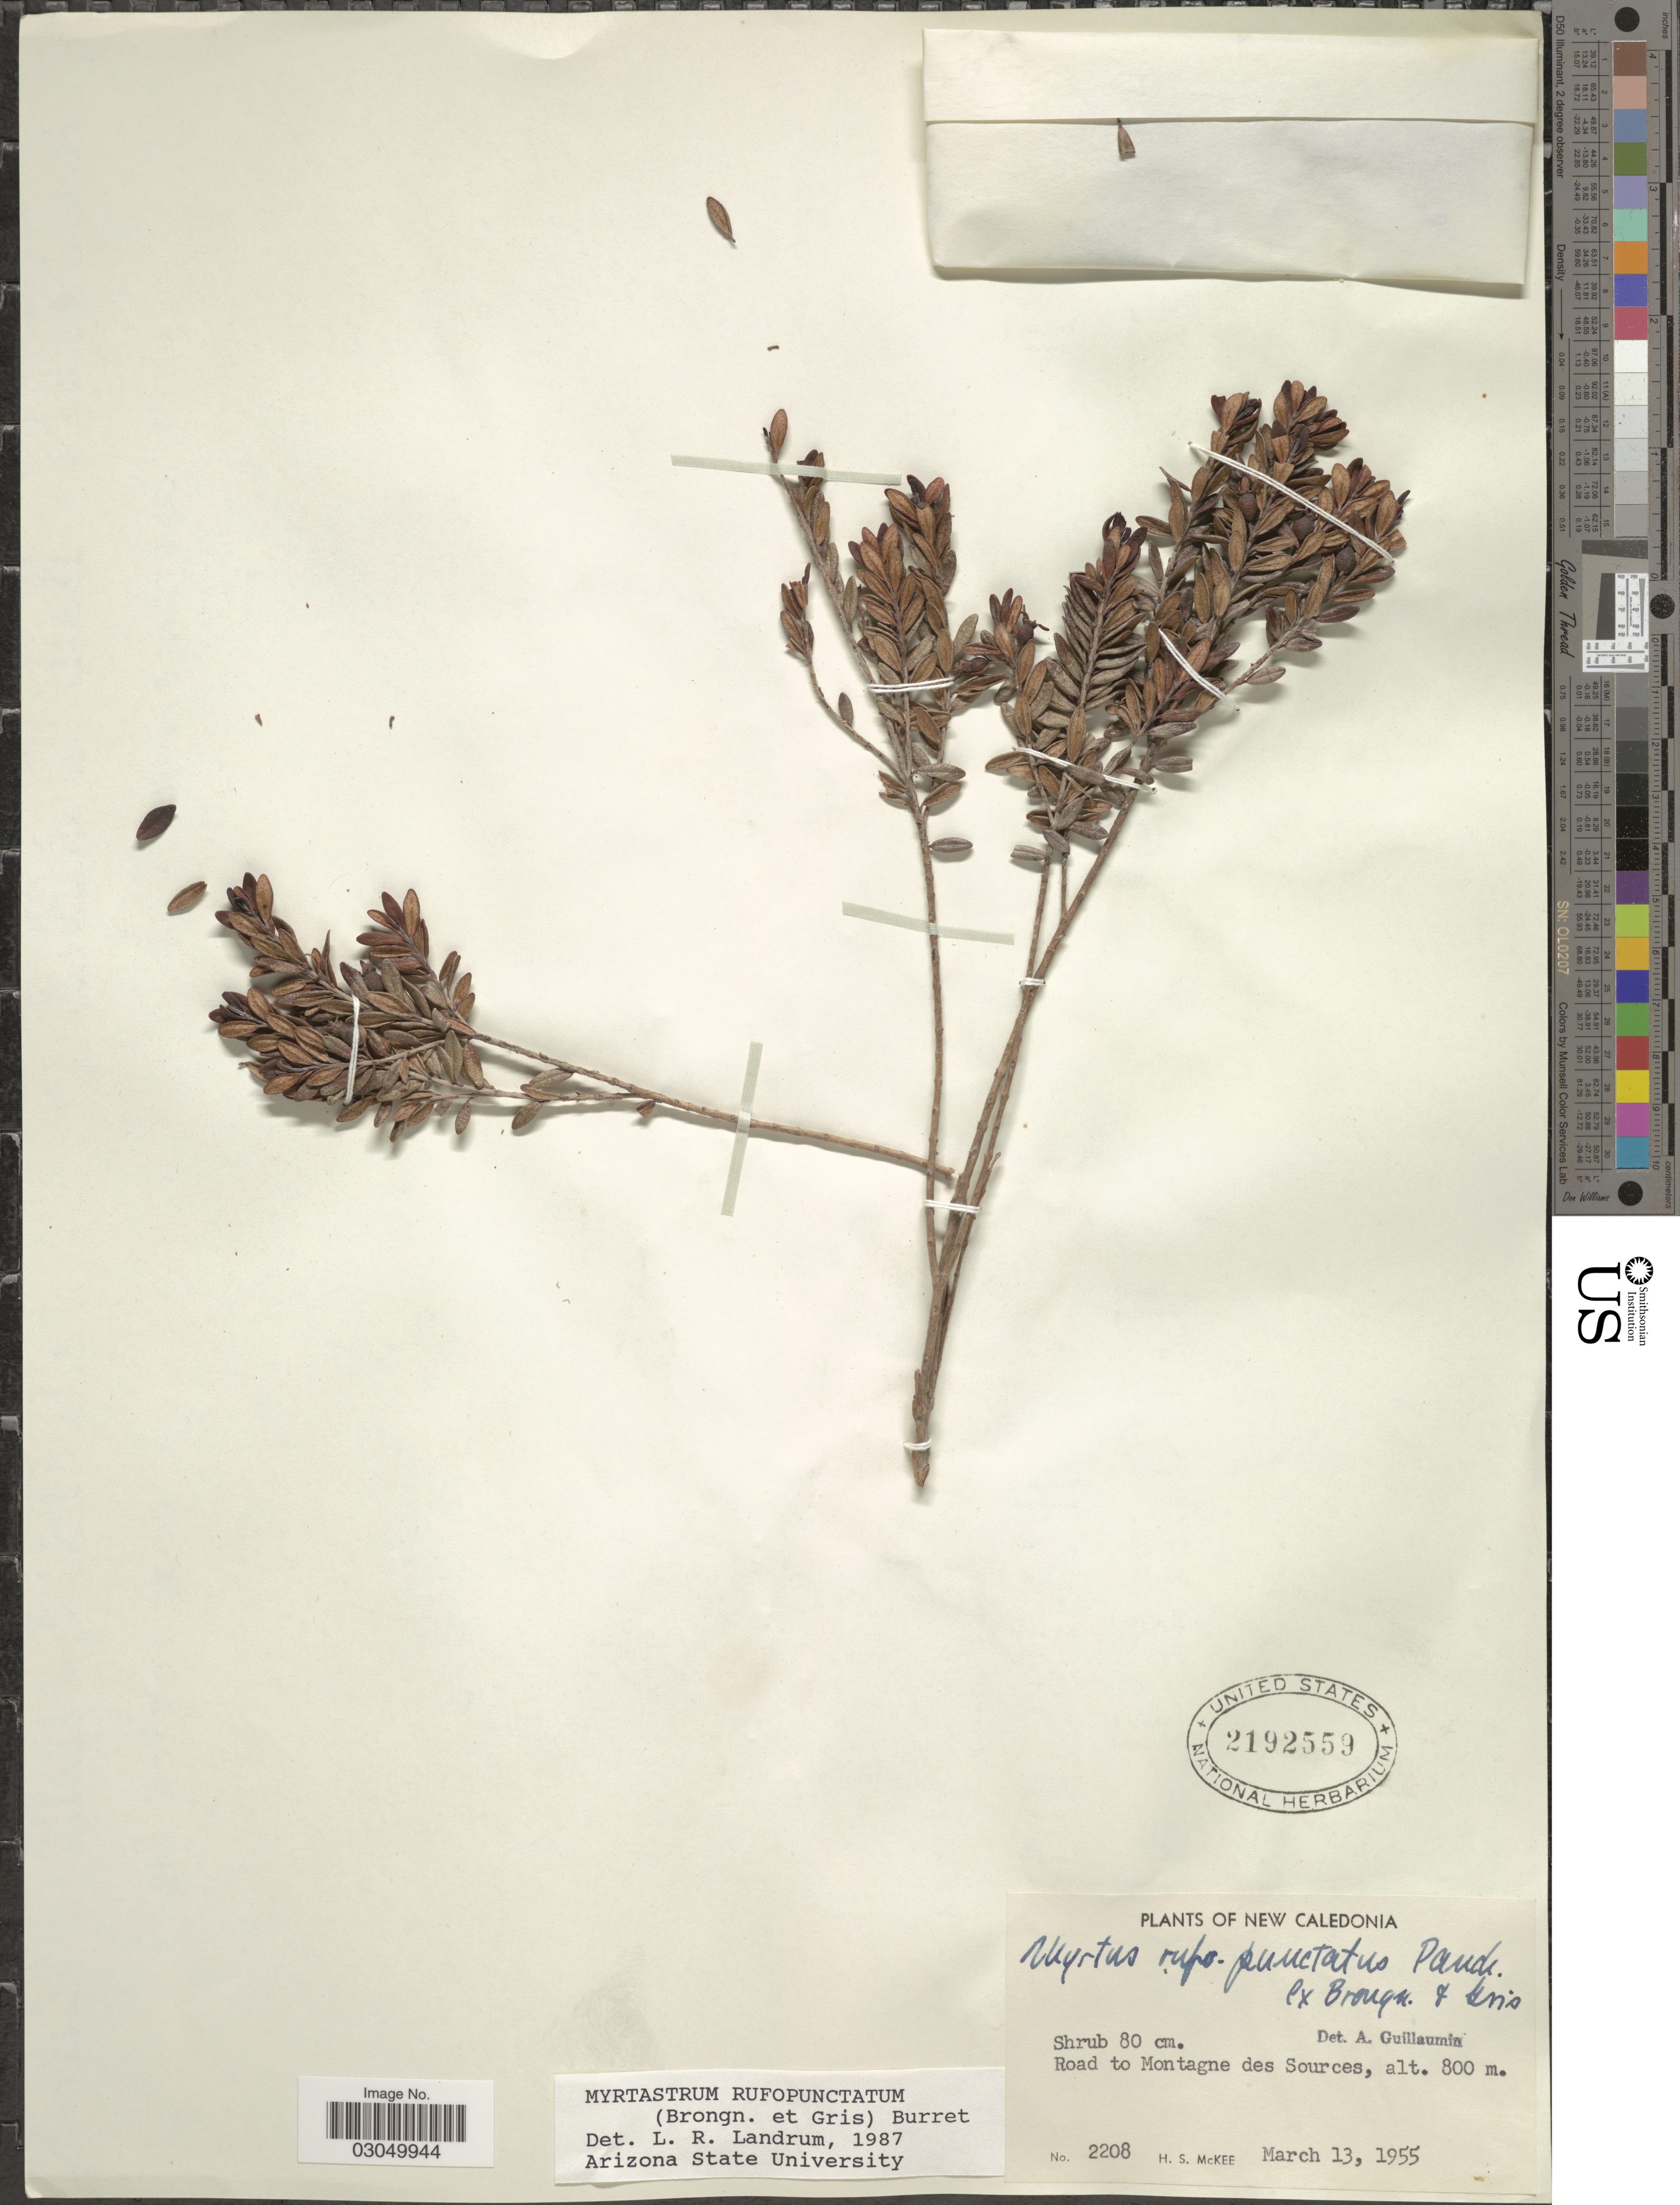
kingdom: Plantae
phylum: Tracheophyta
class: Magnoliopsida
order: Myrtales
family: Myrtaceae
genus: Myrtastrum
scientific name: Myrtastrum rufopunctatum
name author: (Pancher ex Brongn. & Gris) Burret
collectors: H. S. McKee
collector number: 2208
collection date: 1955-03-13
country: New Caledonia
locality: Road to Montagne des Sources.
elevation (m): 800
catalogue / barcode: US 2192559